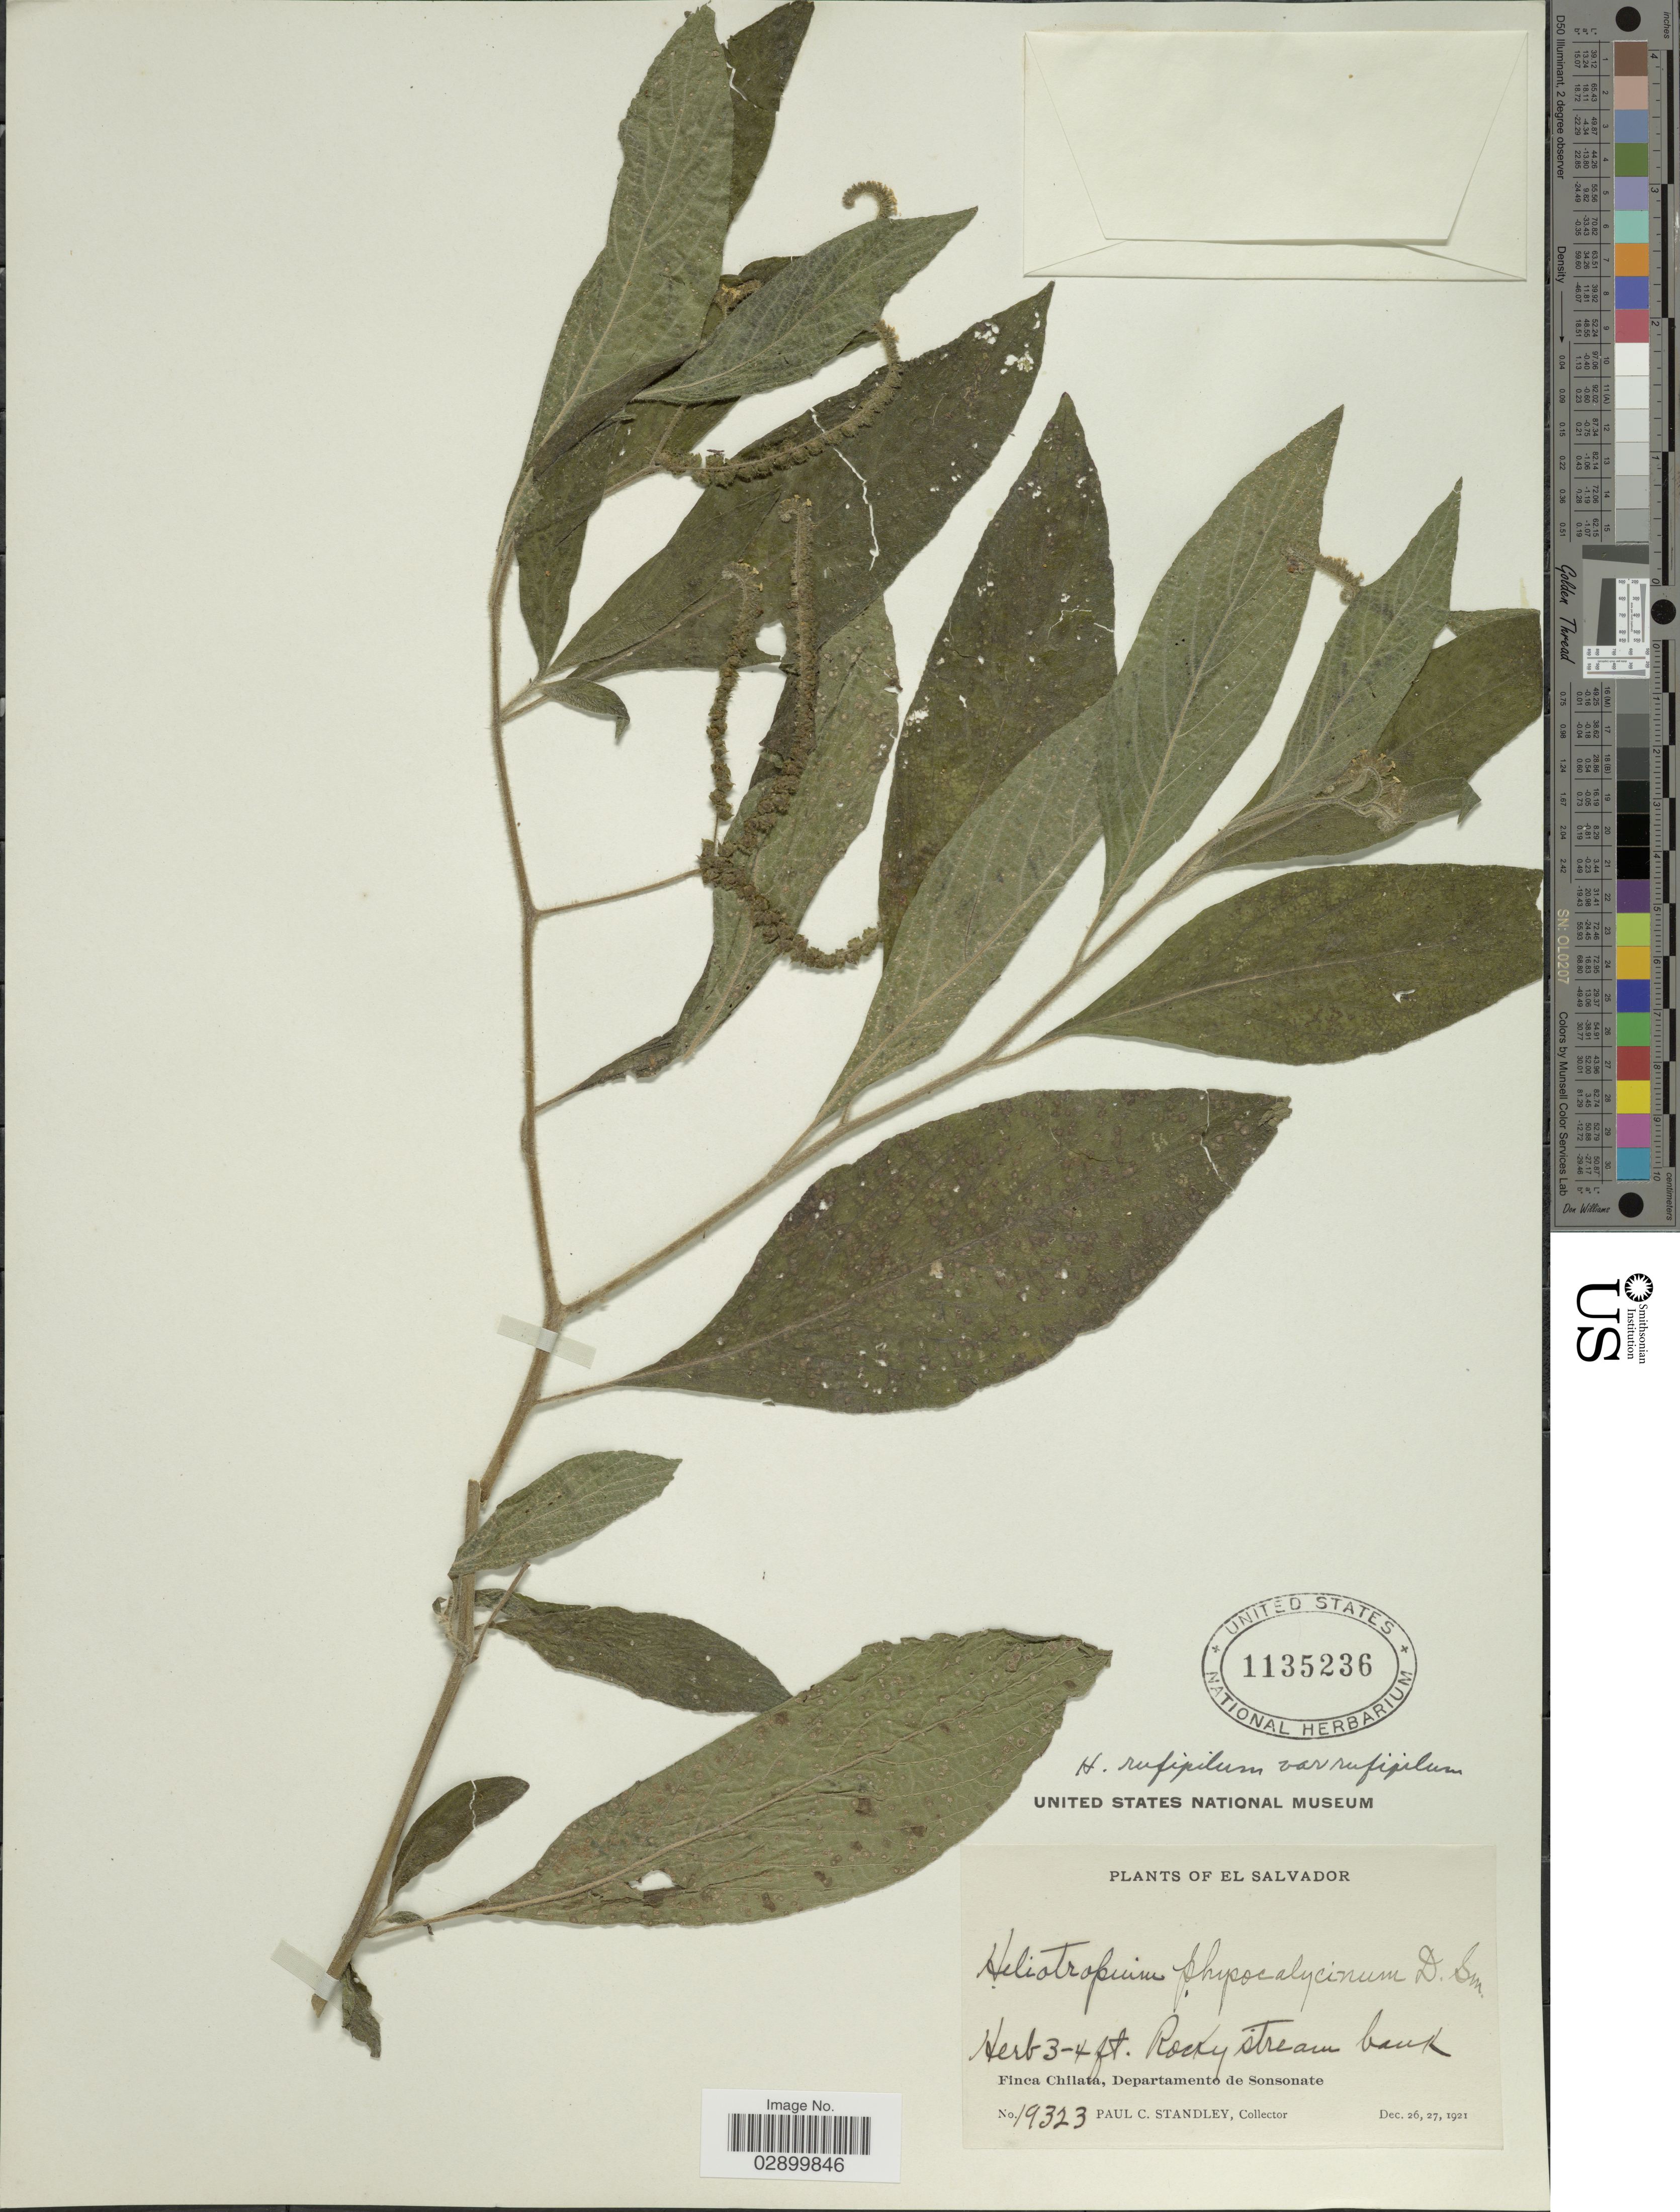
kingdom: Plantae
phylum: Tracheophyta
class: Magnoliopsida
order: Boraginales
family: Heliotropiaceae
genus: Heliotropium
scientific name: Heliotropium rufipilum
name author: (Benth.) I.M. Johnst.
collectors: P. C. Standley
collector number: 19323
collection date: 1921-12-26/1921-12-27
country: El Salvador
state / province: Sonsonate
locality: Finca Chilata, Departamento de Sonsonate.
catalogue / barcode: US 1135236